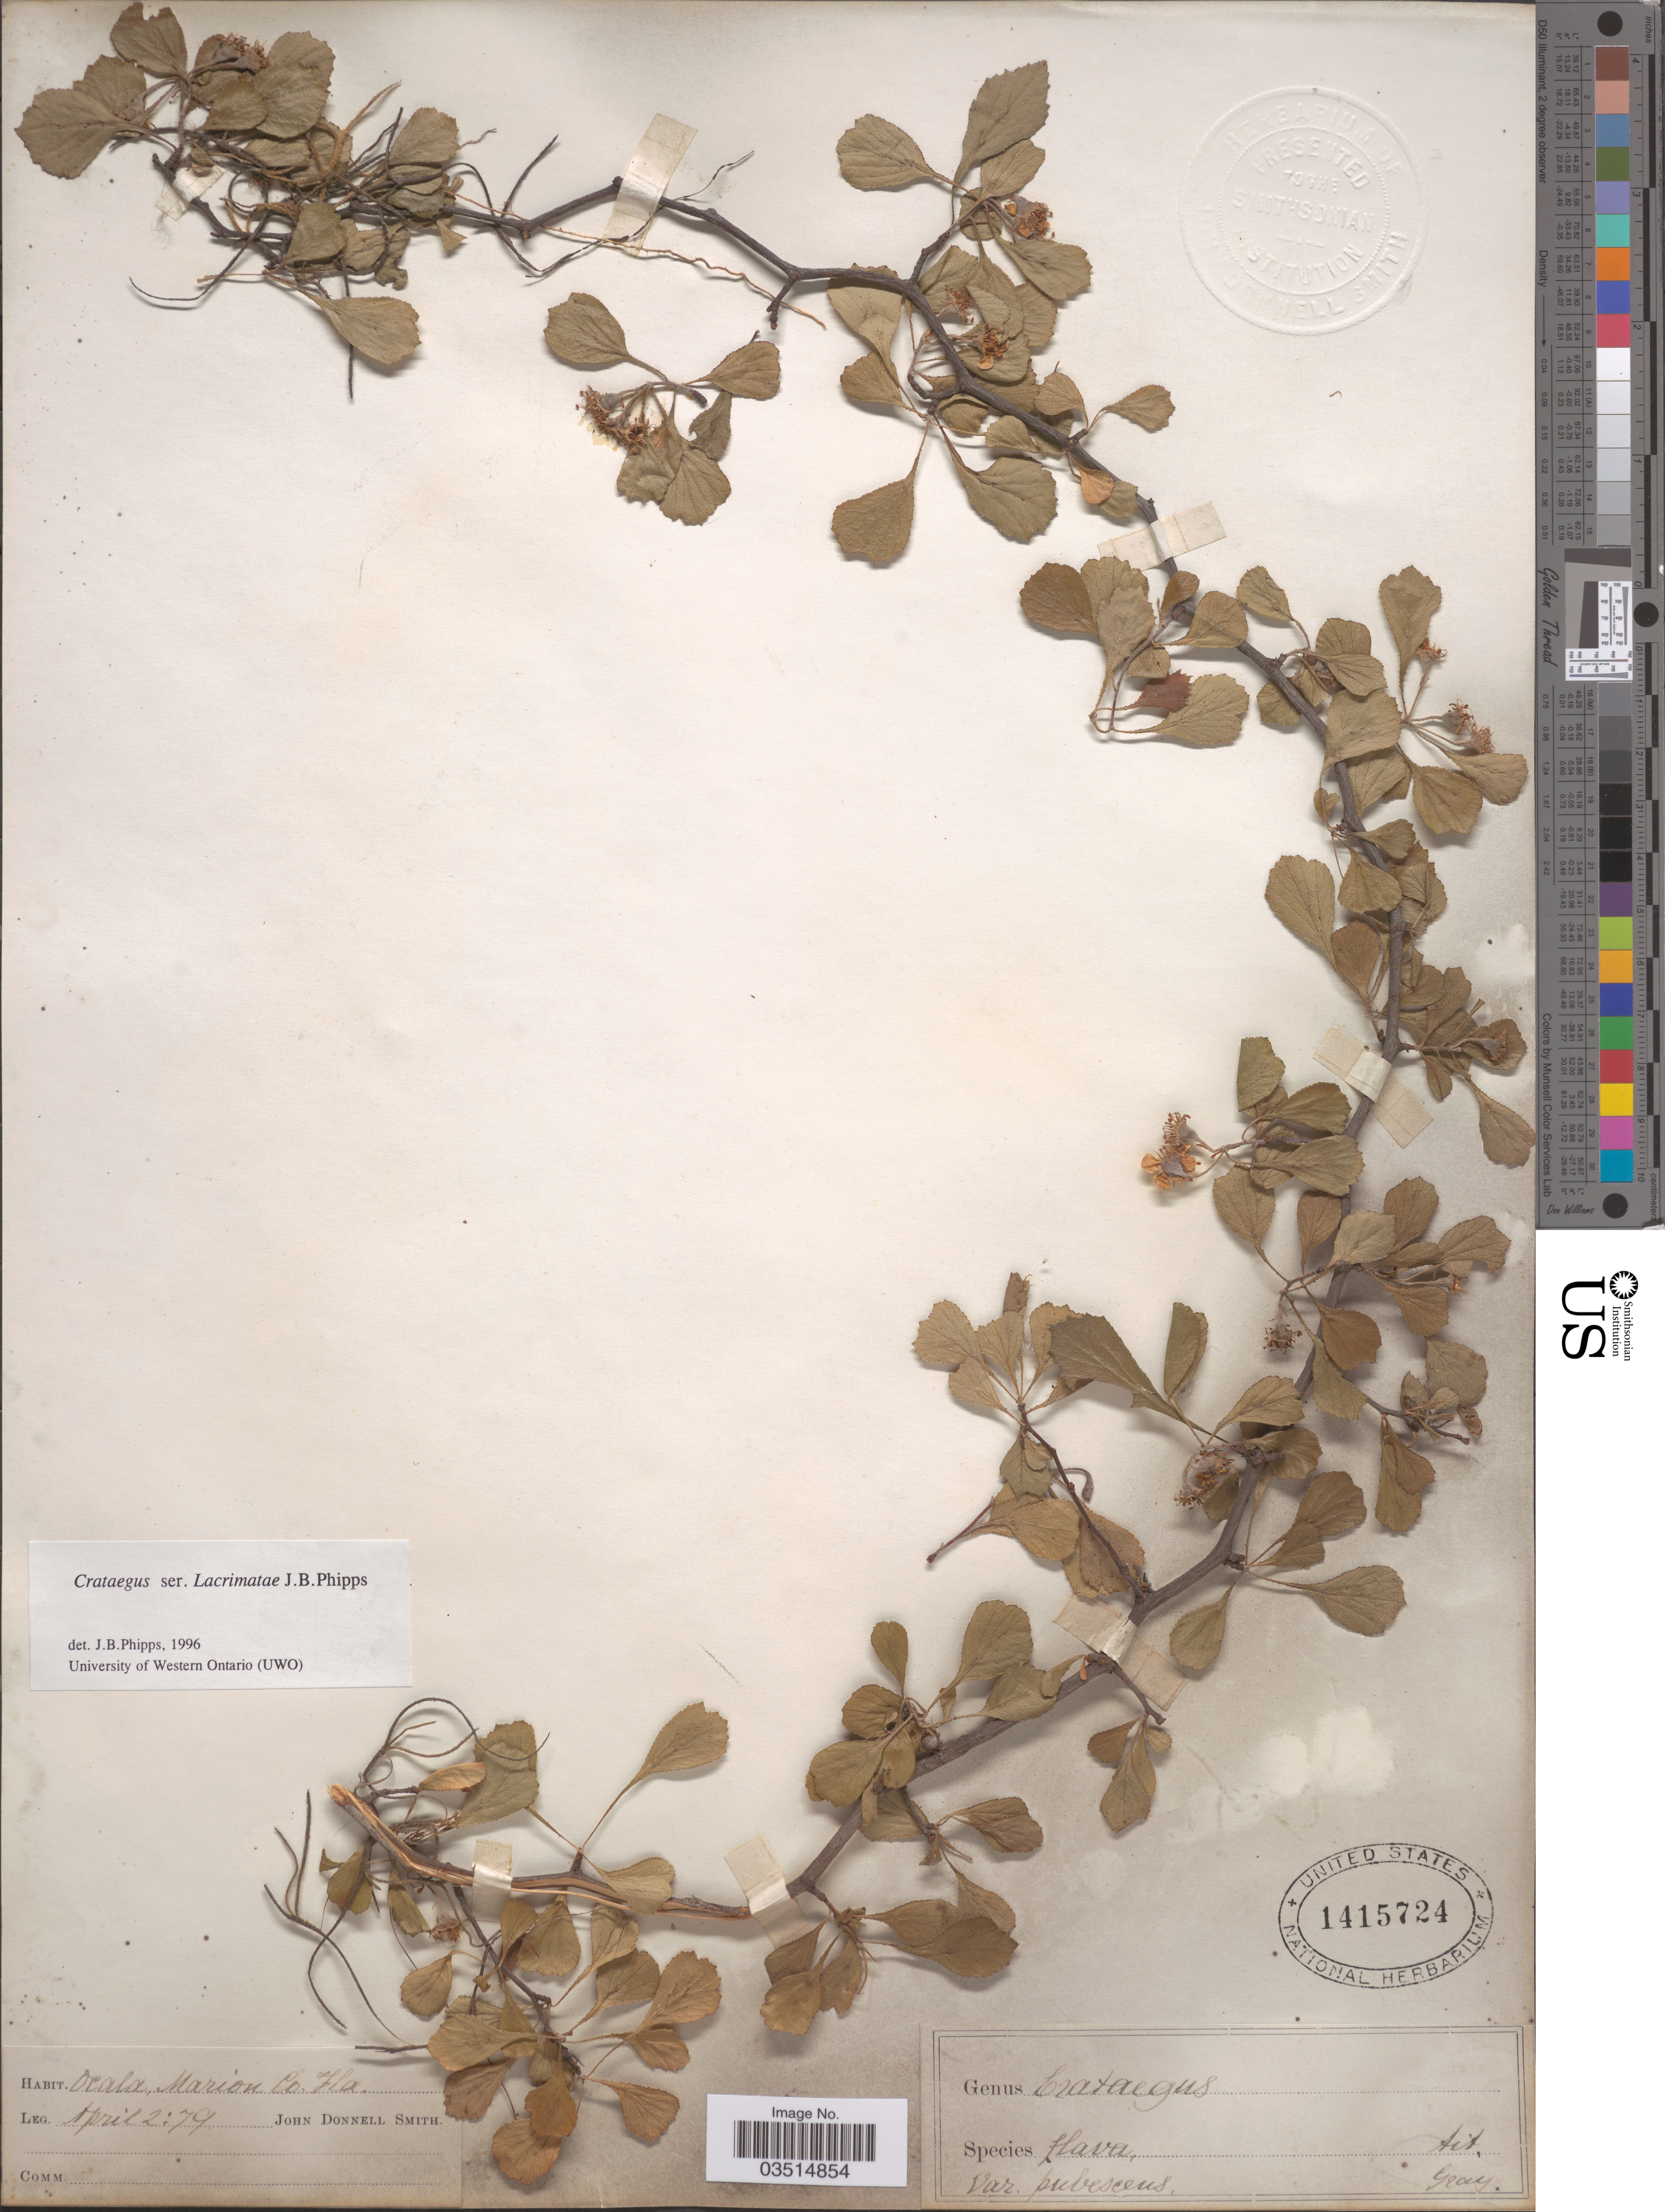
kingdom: Plantae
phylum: Tracheophyta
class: Magnoliopsida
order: Rosales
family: Rosaceae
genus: Crataegus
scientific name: Crataegus flava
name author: Aiton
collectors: J. Donnell Smith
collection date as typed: Transcribed d/m/y: 2/4/79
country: United States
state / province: Florida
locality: Ocala, Marion Co.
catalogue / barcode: US 1415724